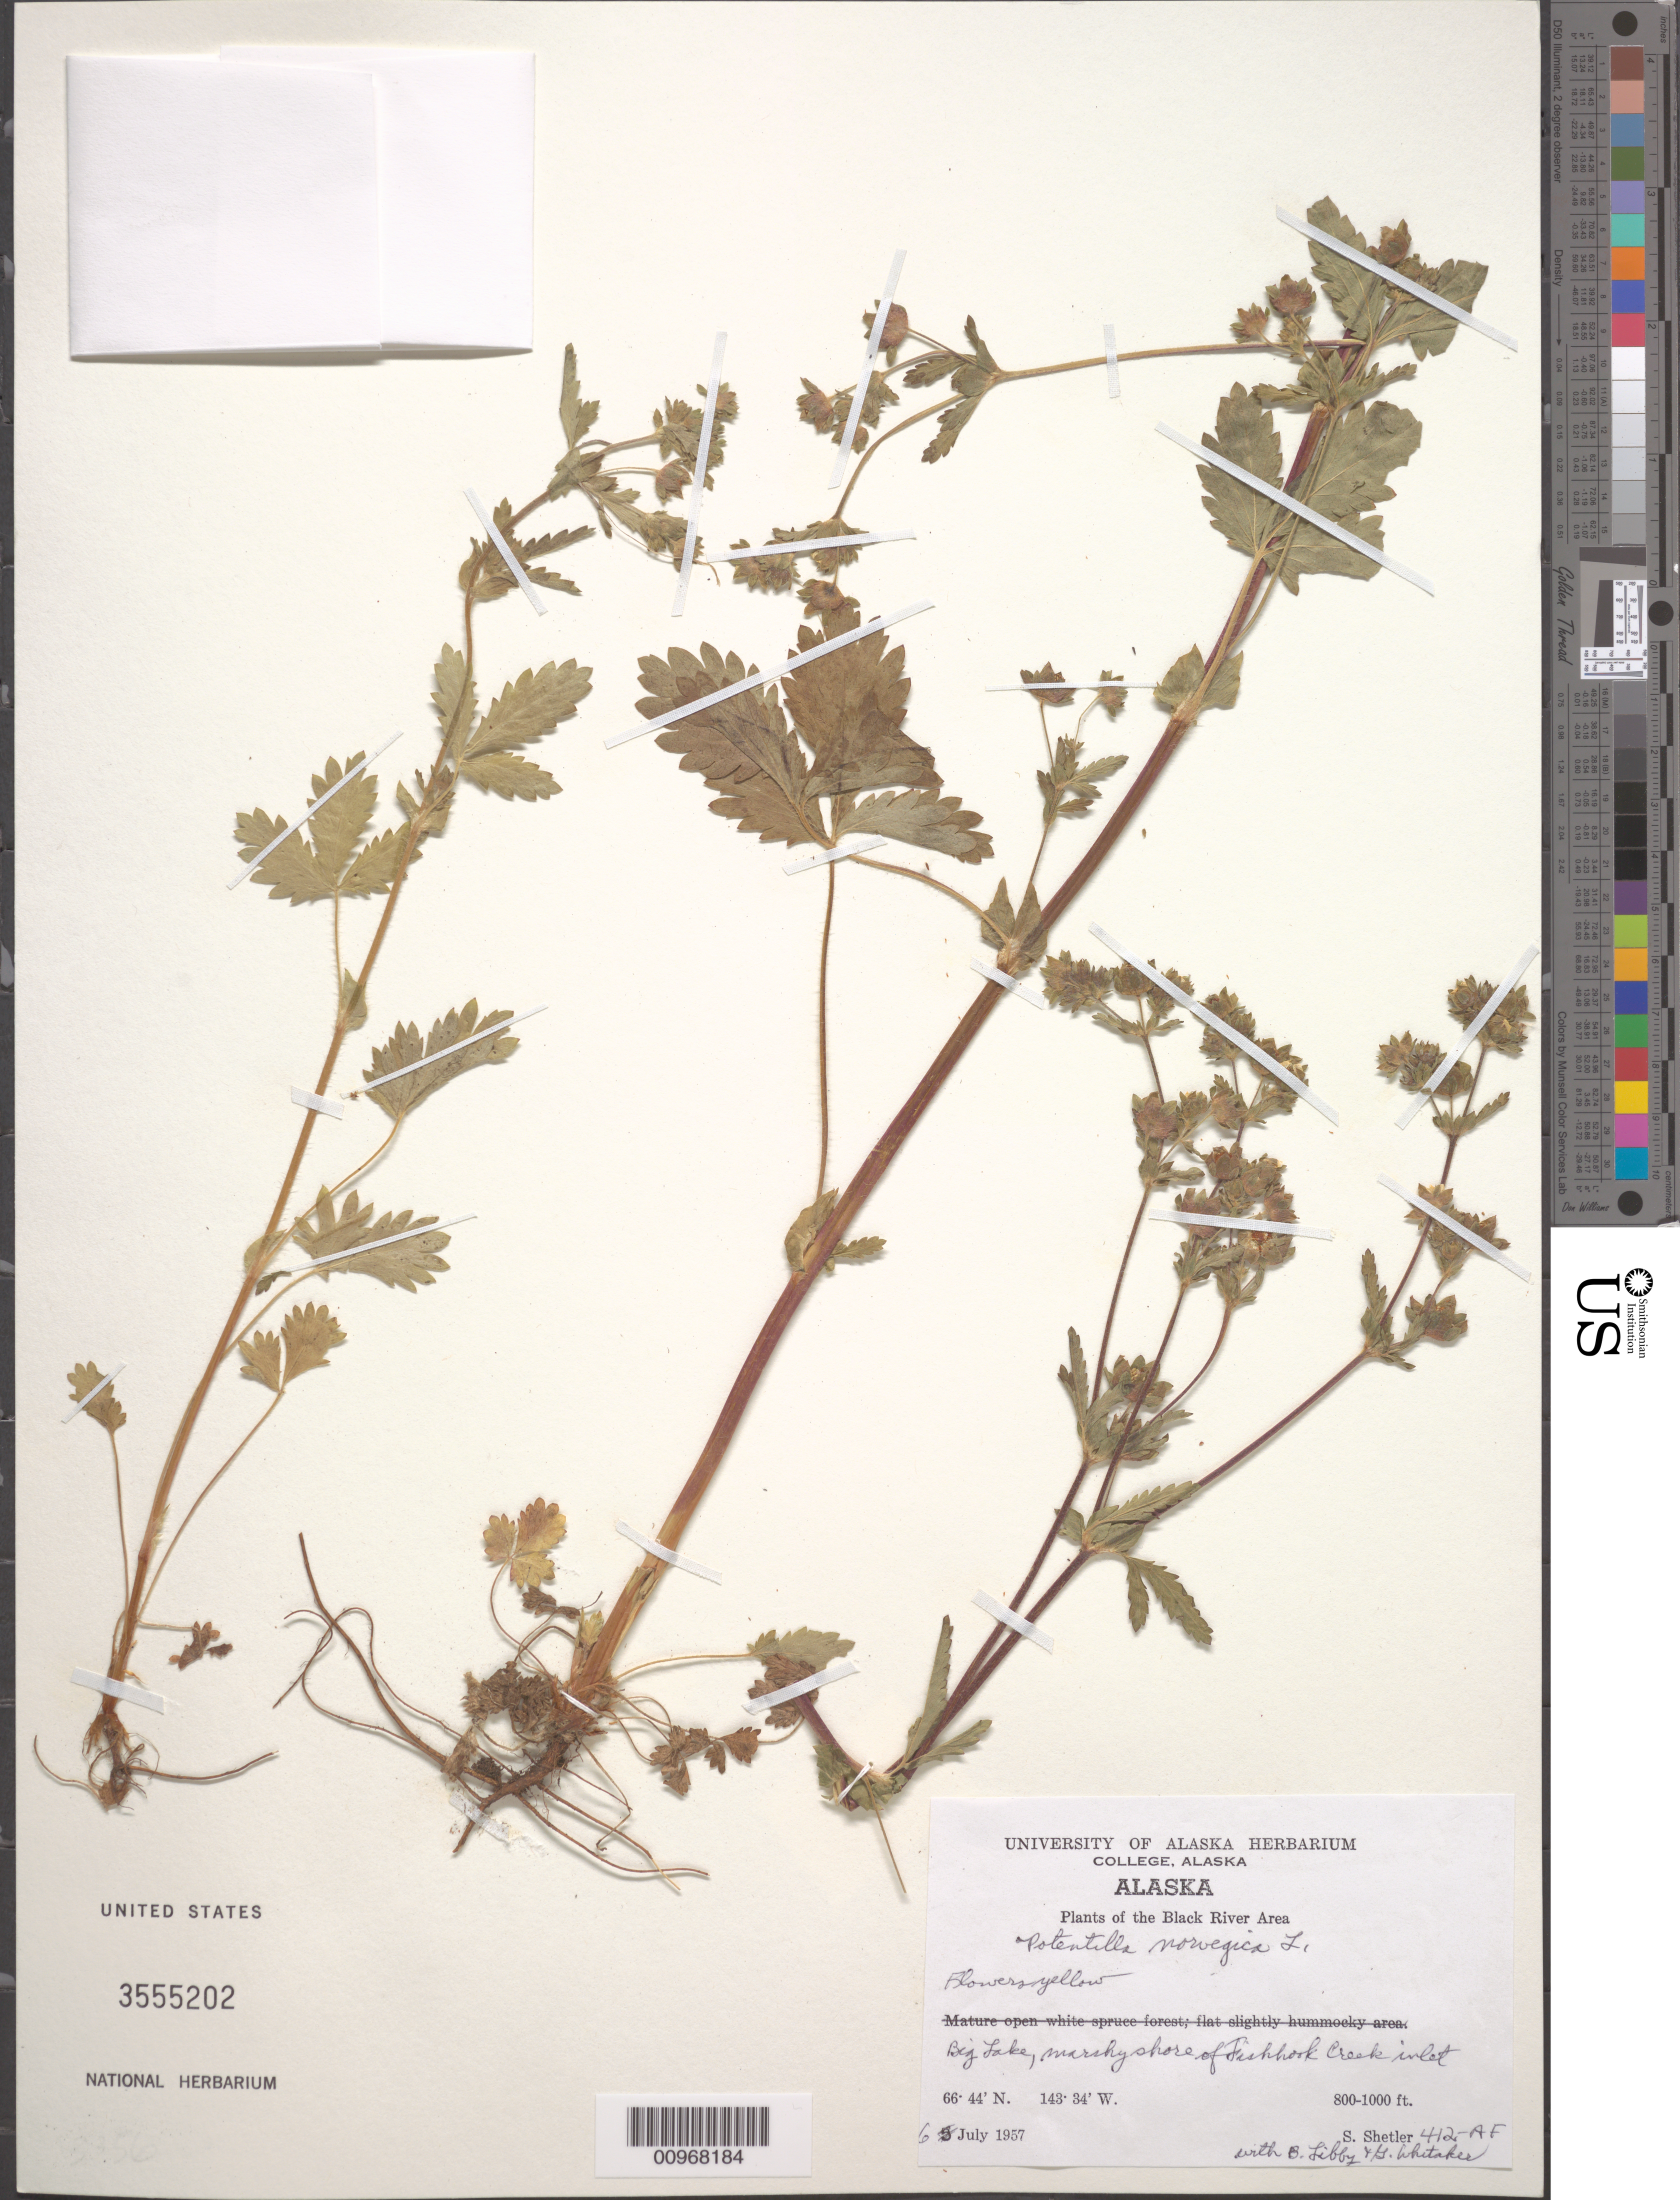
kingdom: Plantae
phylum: Tracheophyta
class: Magnoliopsida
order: Rosales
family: Rosaceae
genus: Potentilla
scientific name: Potentilla norvegica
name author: L.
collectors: S. Shetler, B. Libby & G. Whitaker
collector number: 412-AF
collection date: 1957-07-06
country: United States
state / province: Alaska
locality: Black River Area. Big Lake, marshy shore of Fishhook Creek inlet.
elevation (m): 244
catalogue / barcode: US 3555202